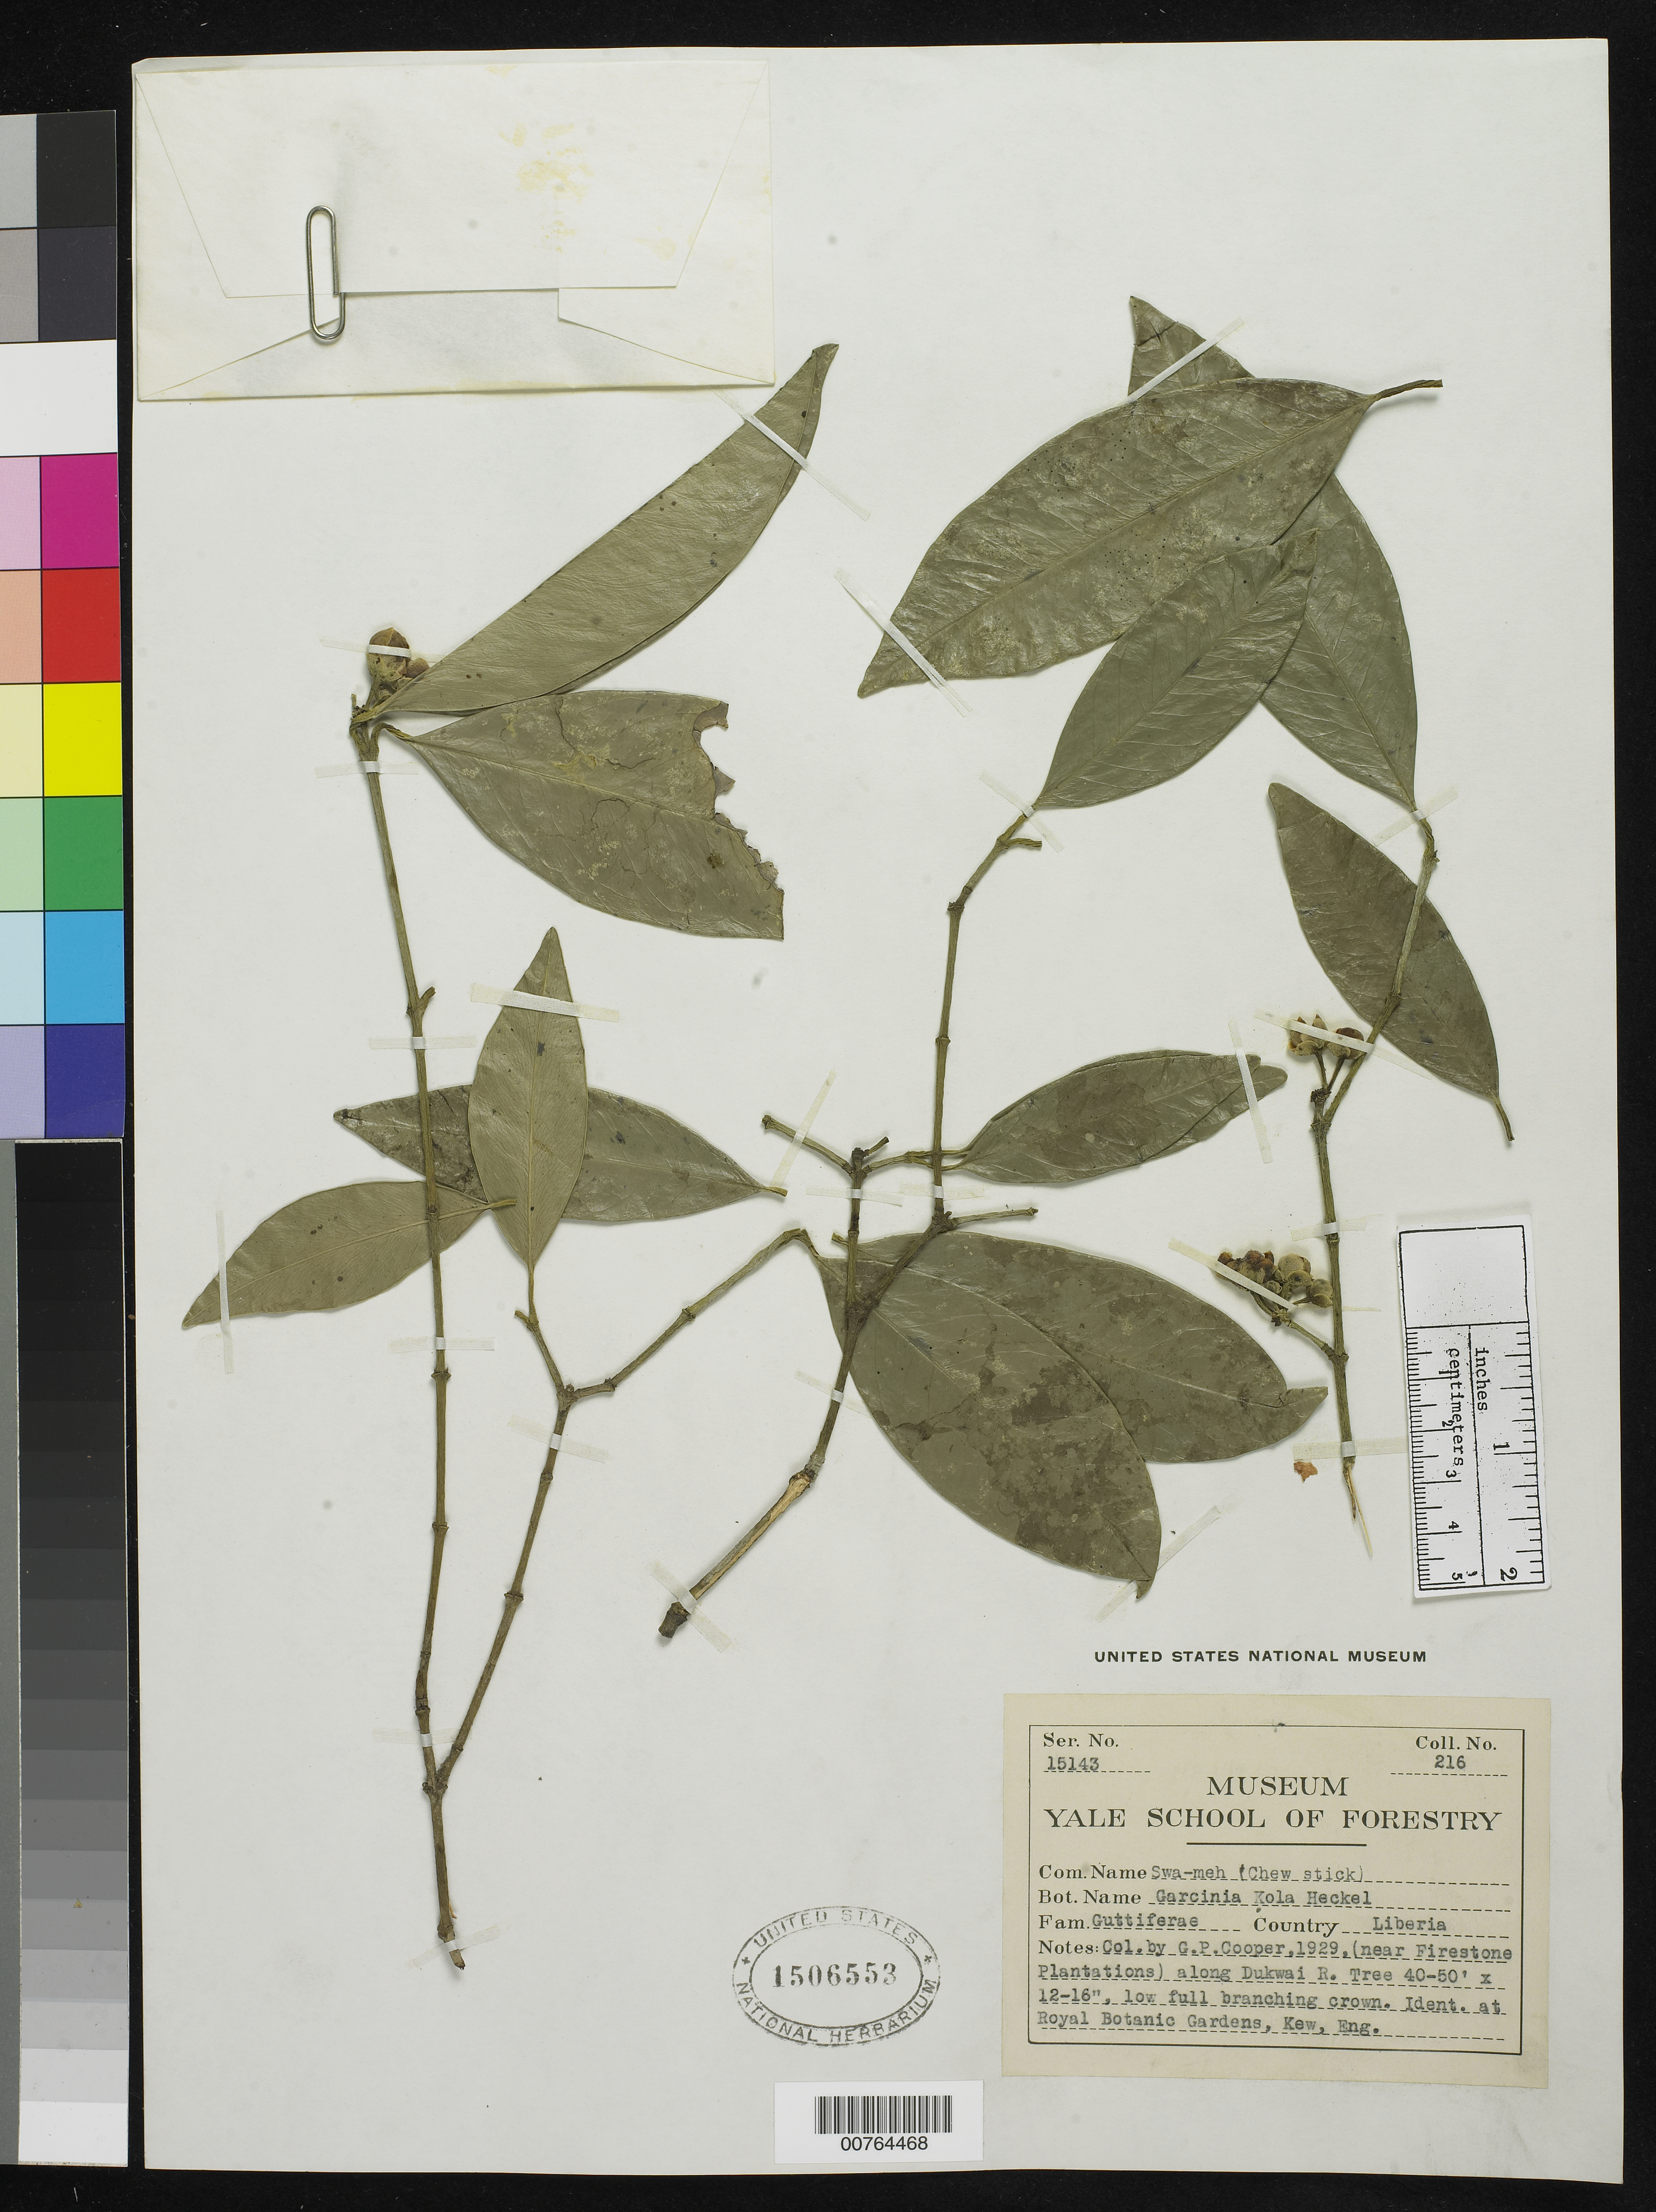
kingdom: Plantae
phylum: Tracheophyta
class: Magnoliopsida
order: Malpighiales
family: Clusiaceae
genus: Garcinia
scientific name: Garcinia kola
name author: Heckel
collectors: G. Cooper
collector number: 216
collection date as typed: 1929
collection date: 1929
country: Liberia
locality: (near Firestone Plantations) along Dukwai R.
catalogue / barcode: US 1506553